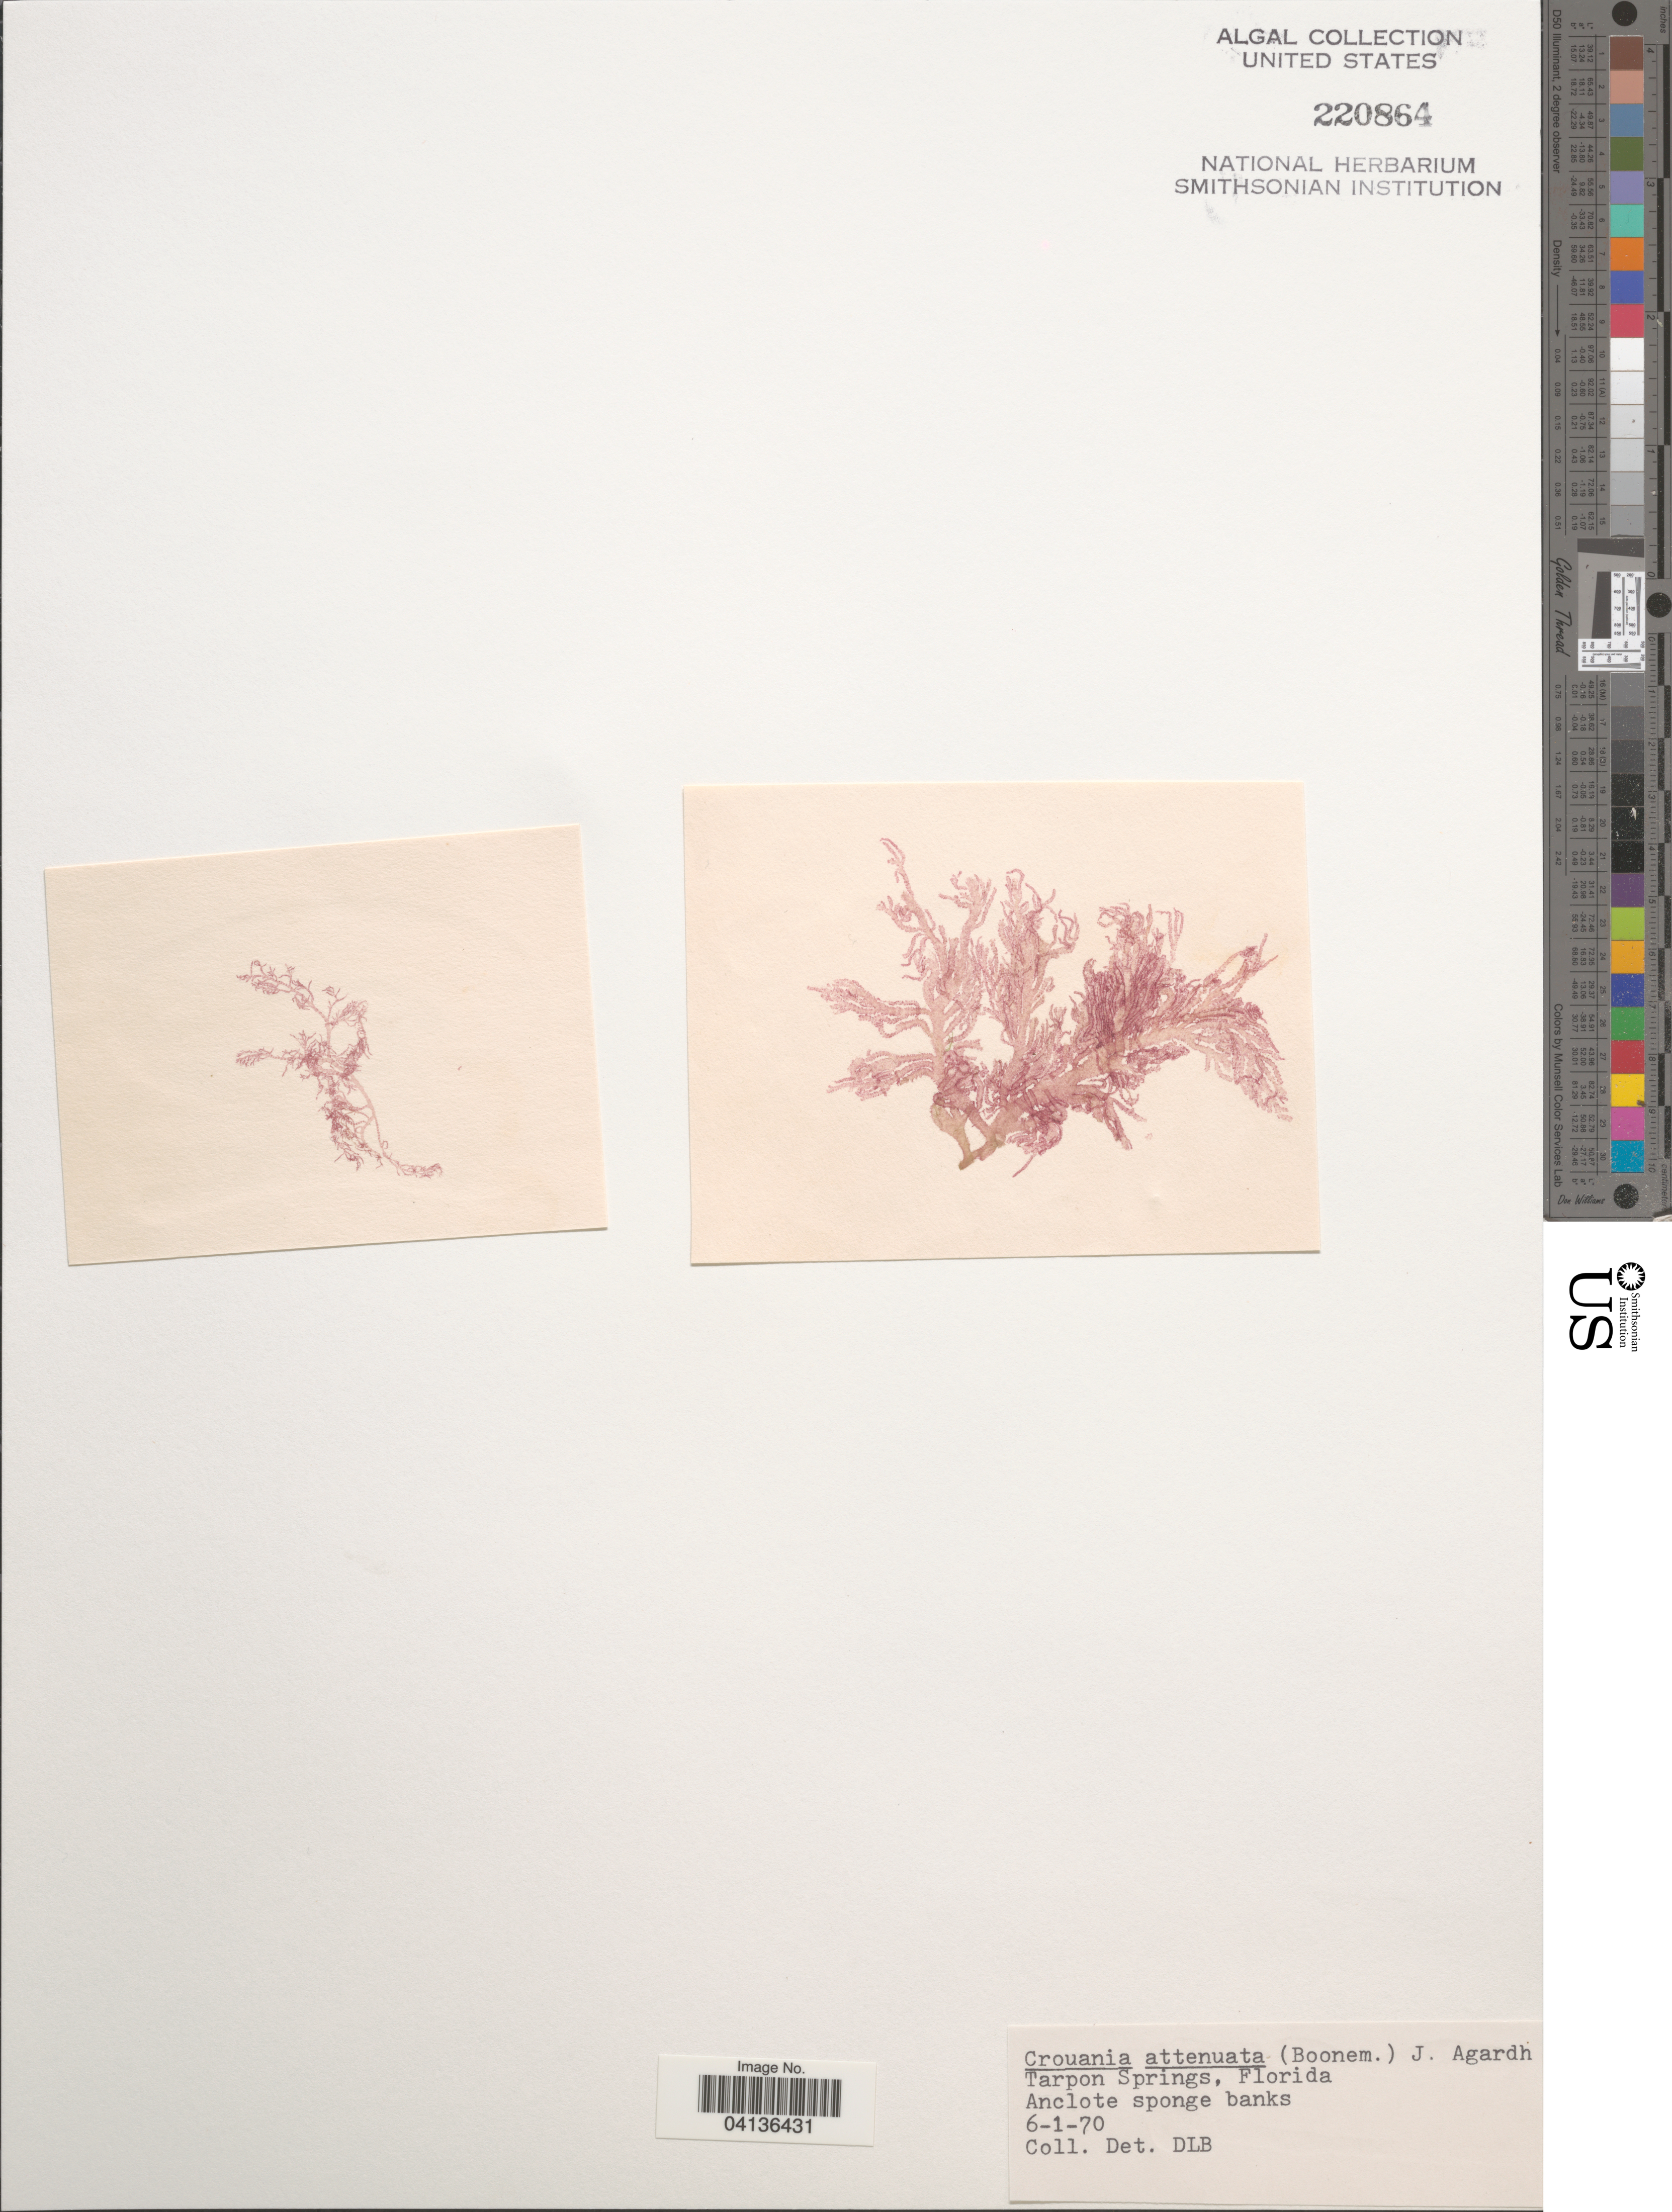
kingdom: Plantae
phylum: Rhodophyta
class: Florideophyceae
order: Ceramiales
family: Callithamniaceae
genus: Crouania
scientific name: Crouania attenuata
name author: (C. Agardh) J. Agardh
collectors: D. L. B.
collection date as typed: Transcribed d/m/y: 6/1/70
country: United States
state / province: Florida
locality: Tarpon Springs. Anclote sponge banks.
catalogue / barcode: US 220864